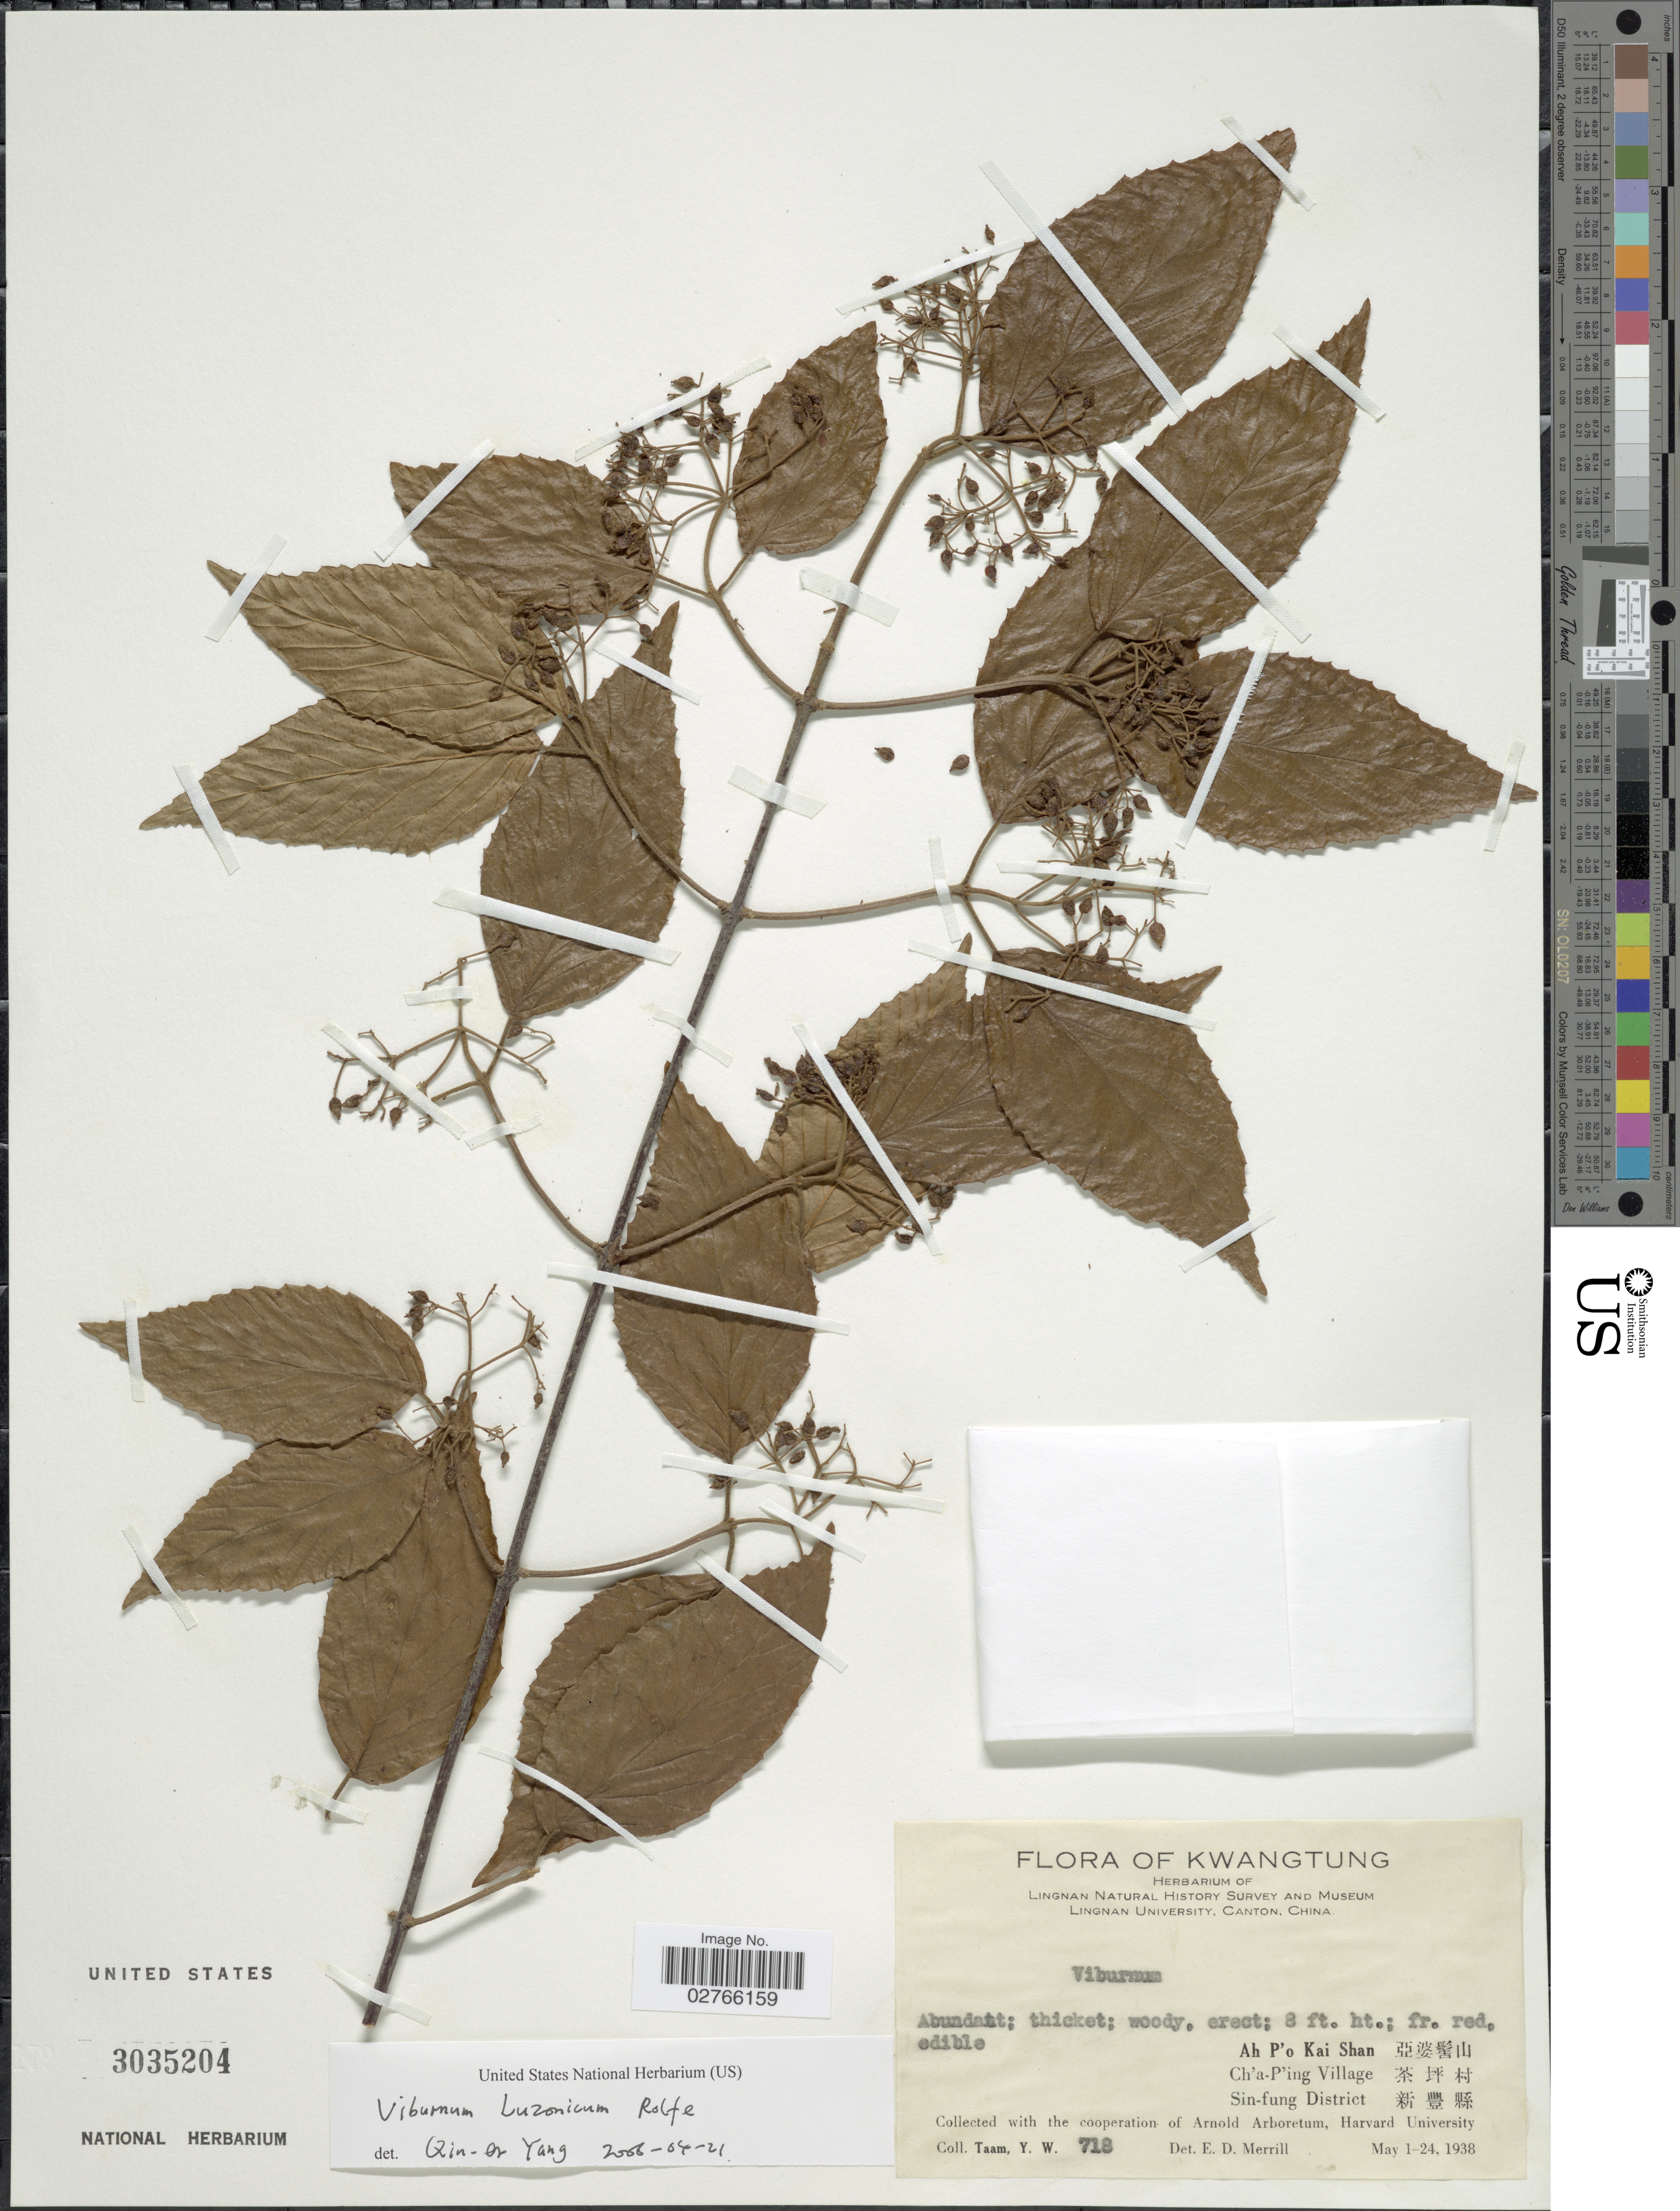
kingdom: Plantae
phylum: Tracheophyta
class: Magnoliopsida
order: Dipsacales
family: Viburnaceae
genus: Viburnum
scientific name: Viburnum luzonicum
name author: Rolfe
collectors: Y. W. Taam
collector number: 718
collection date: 1938-05-01/1938-05-24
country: China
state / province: Guangdong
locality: Kwangtung, Ah P'o Kai Shan, Ch'a-P'ing Village, Sin-fung District.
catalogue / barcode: US 3035204